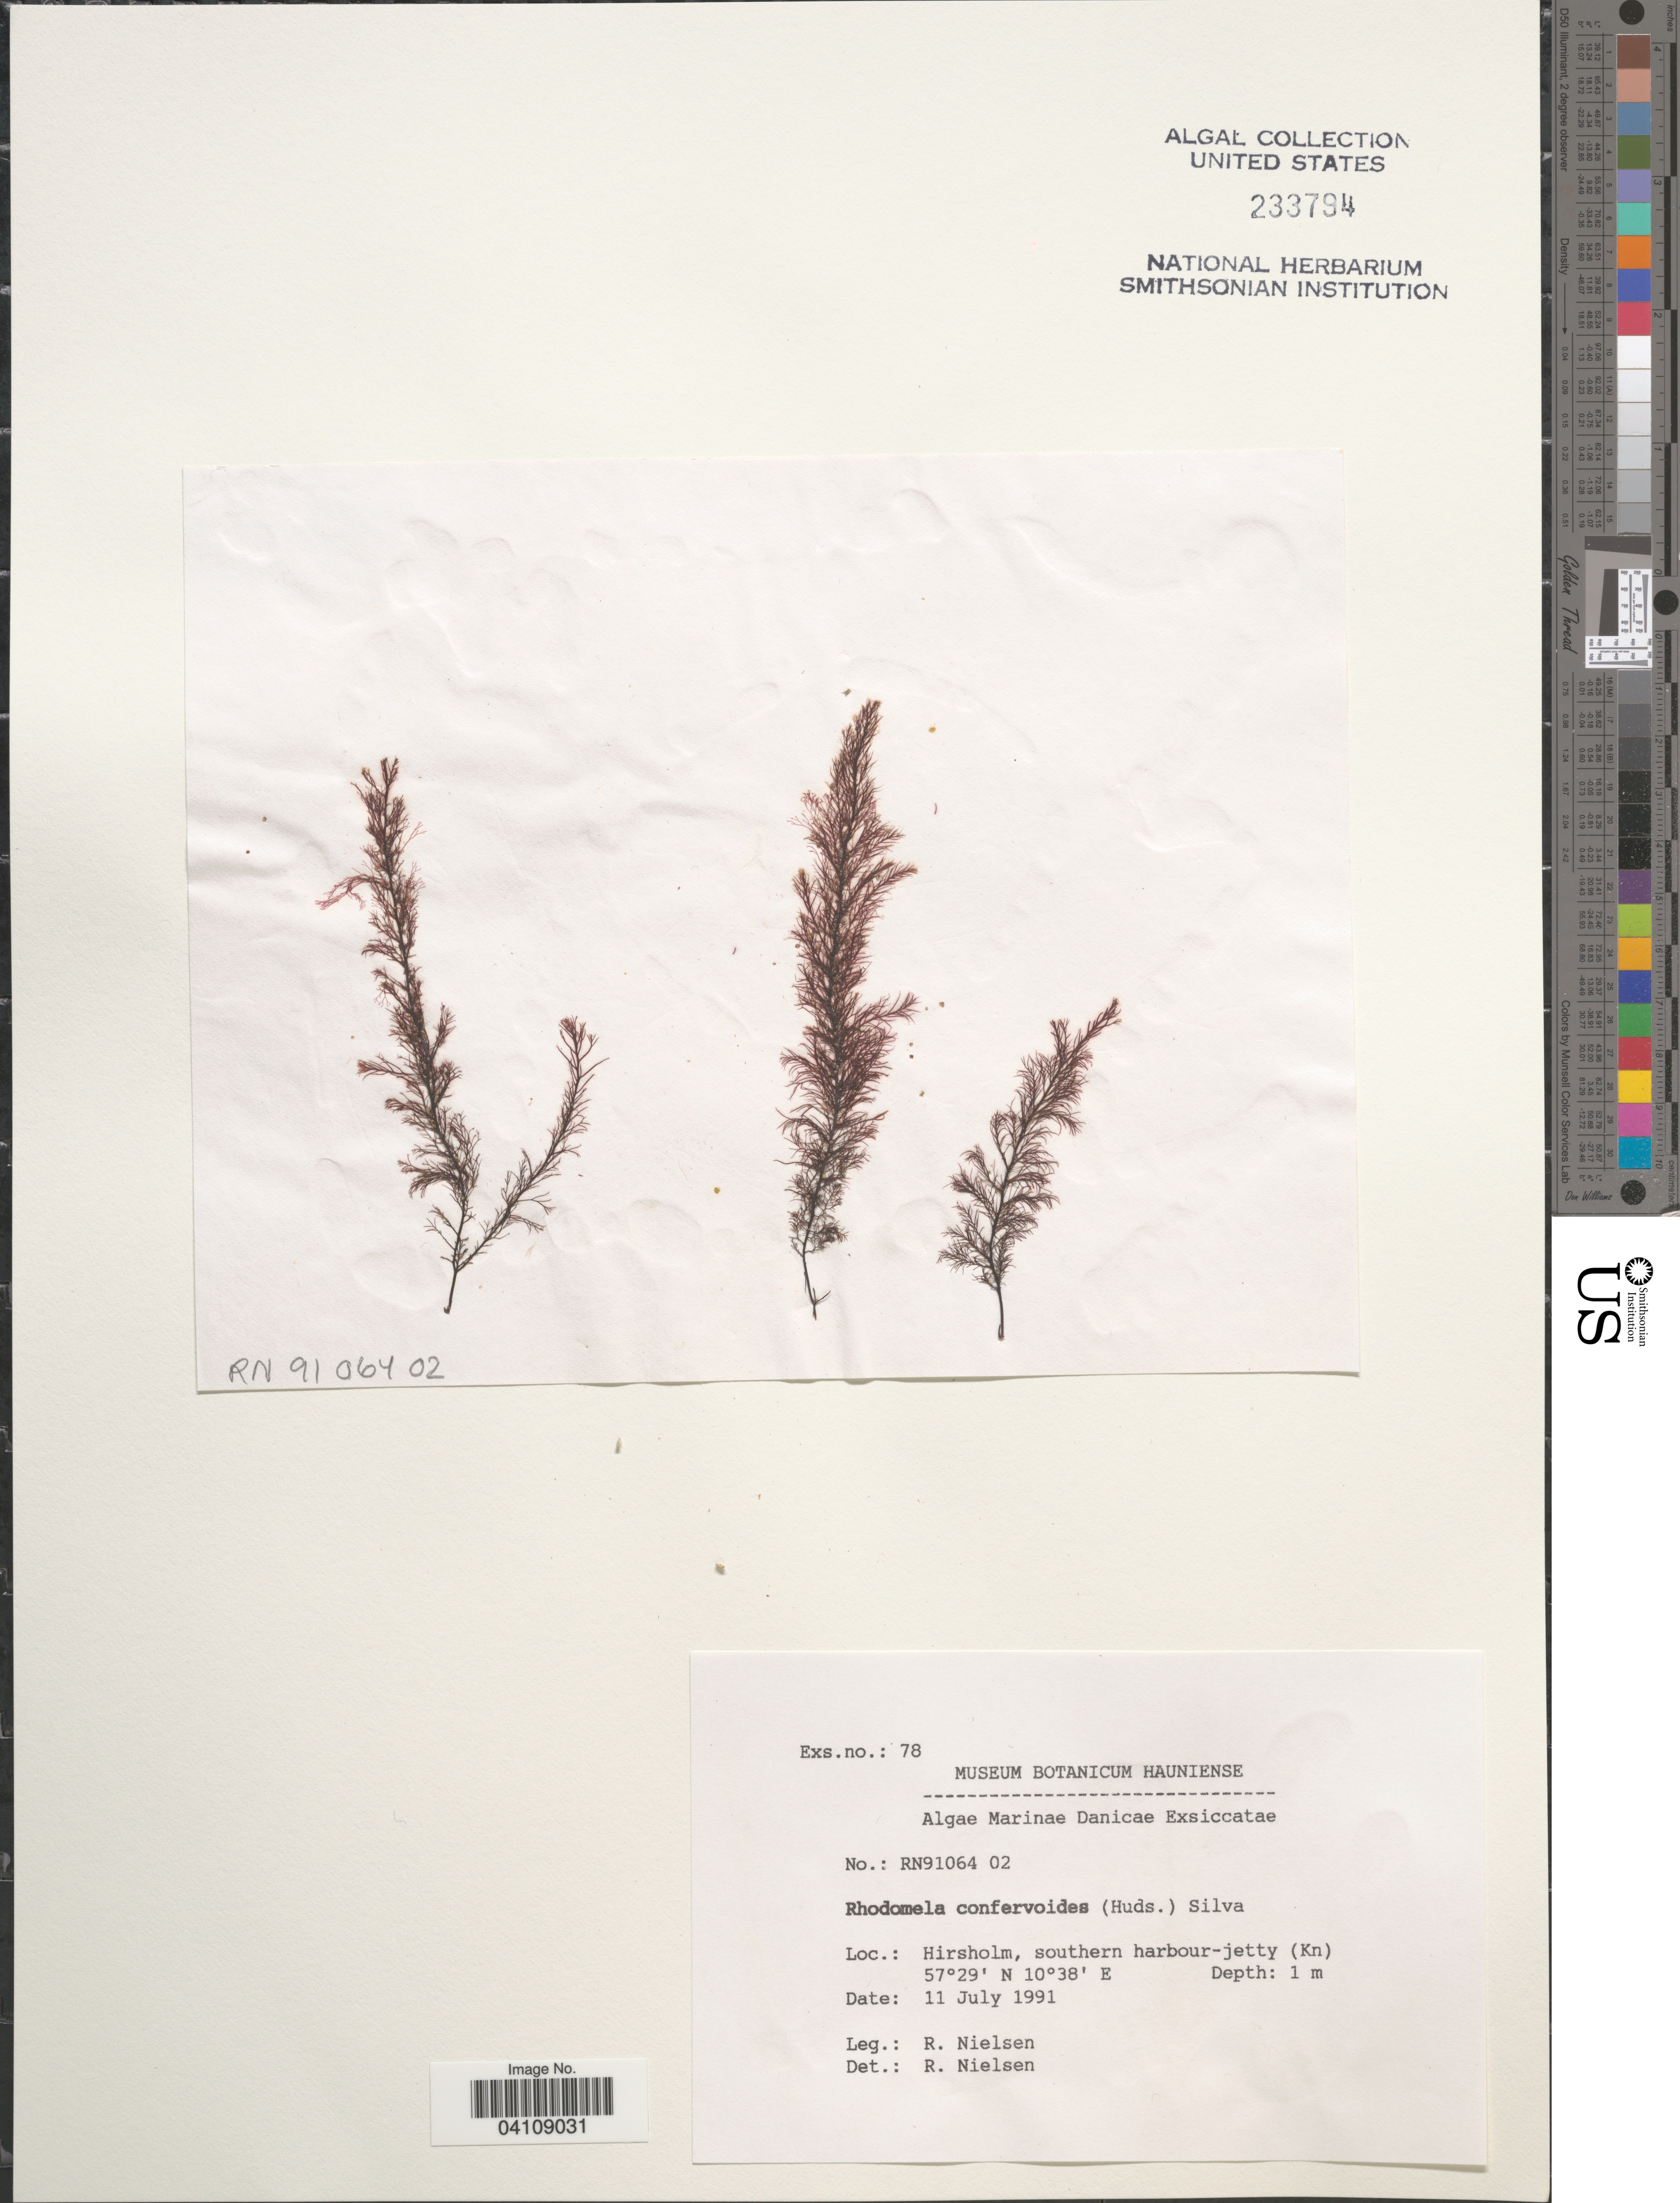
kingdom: Plantae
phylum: Rhodophyta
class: Florideophyceae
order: Ceramiales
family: Rhodomelaceae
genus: Rhodomela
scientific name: Rhodomela confervoides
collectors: R. Nielsen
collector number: RN91064 02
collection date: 1991-07-11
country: Denmark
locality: Danicae. Hirsholm, southern harbour-jetty (Kn).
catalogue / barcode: US 233794